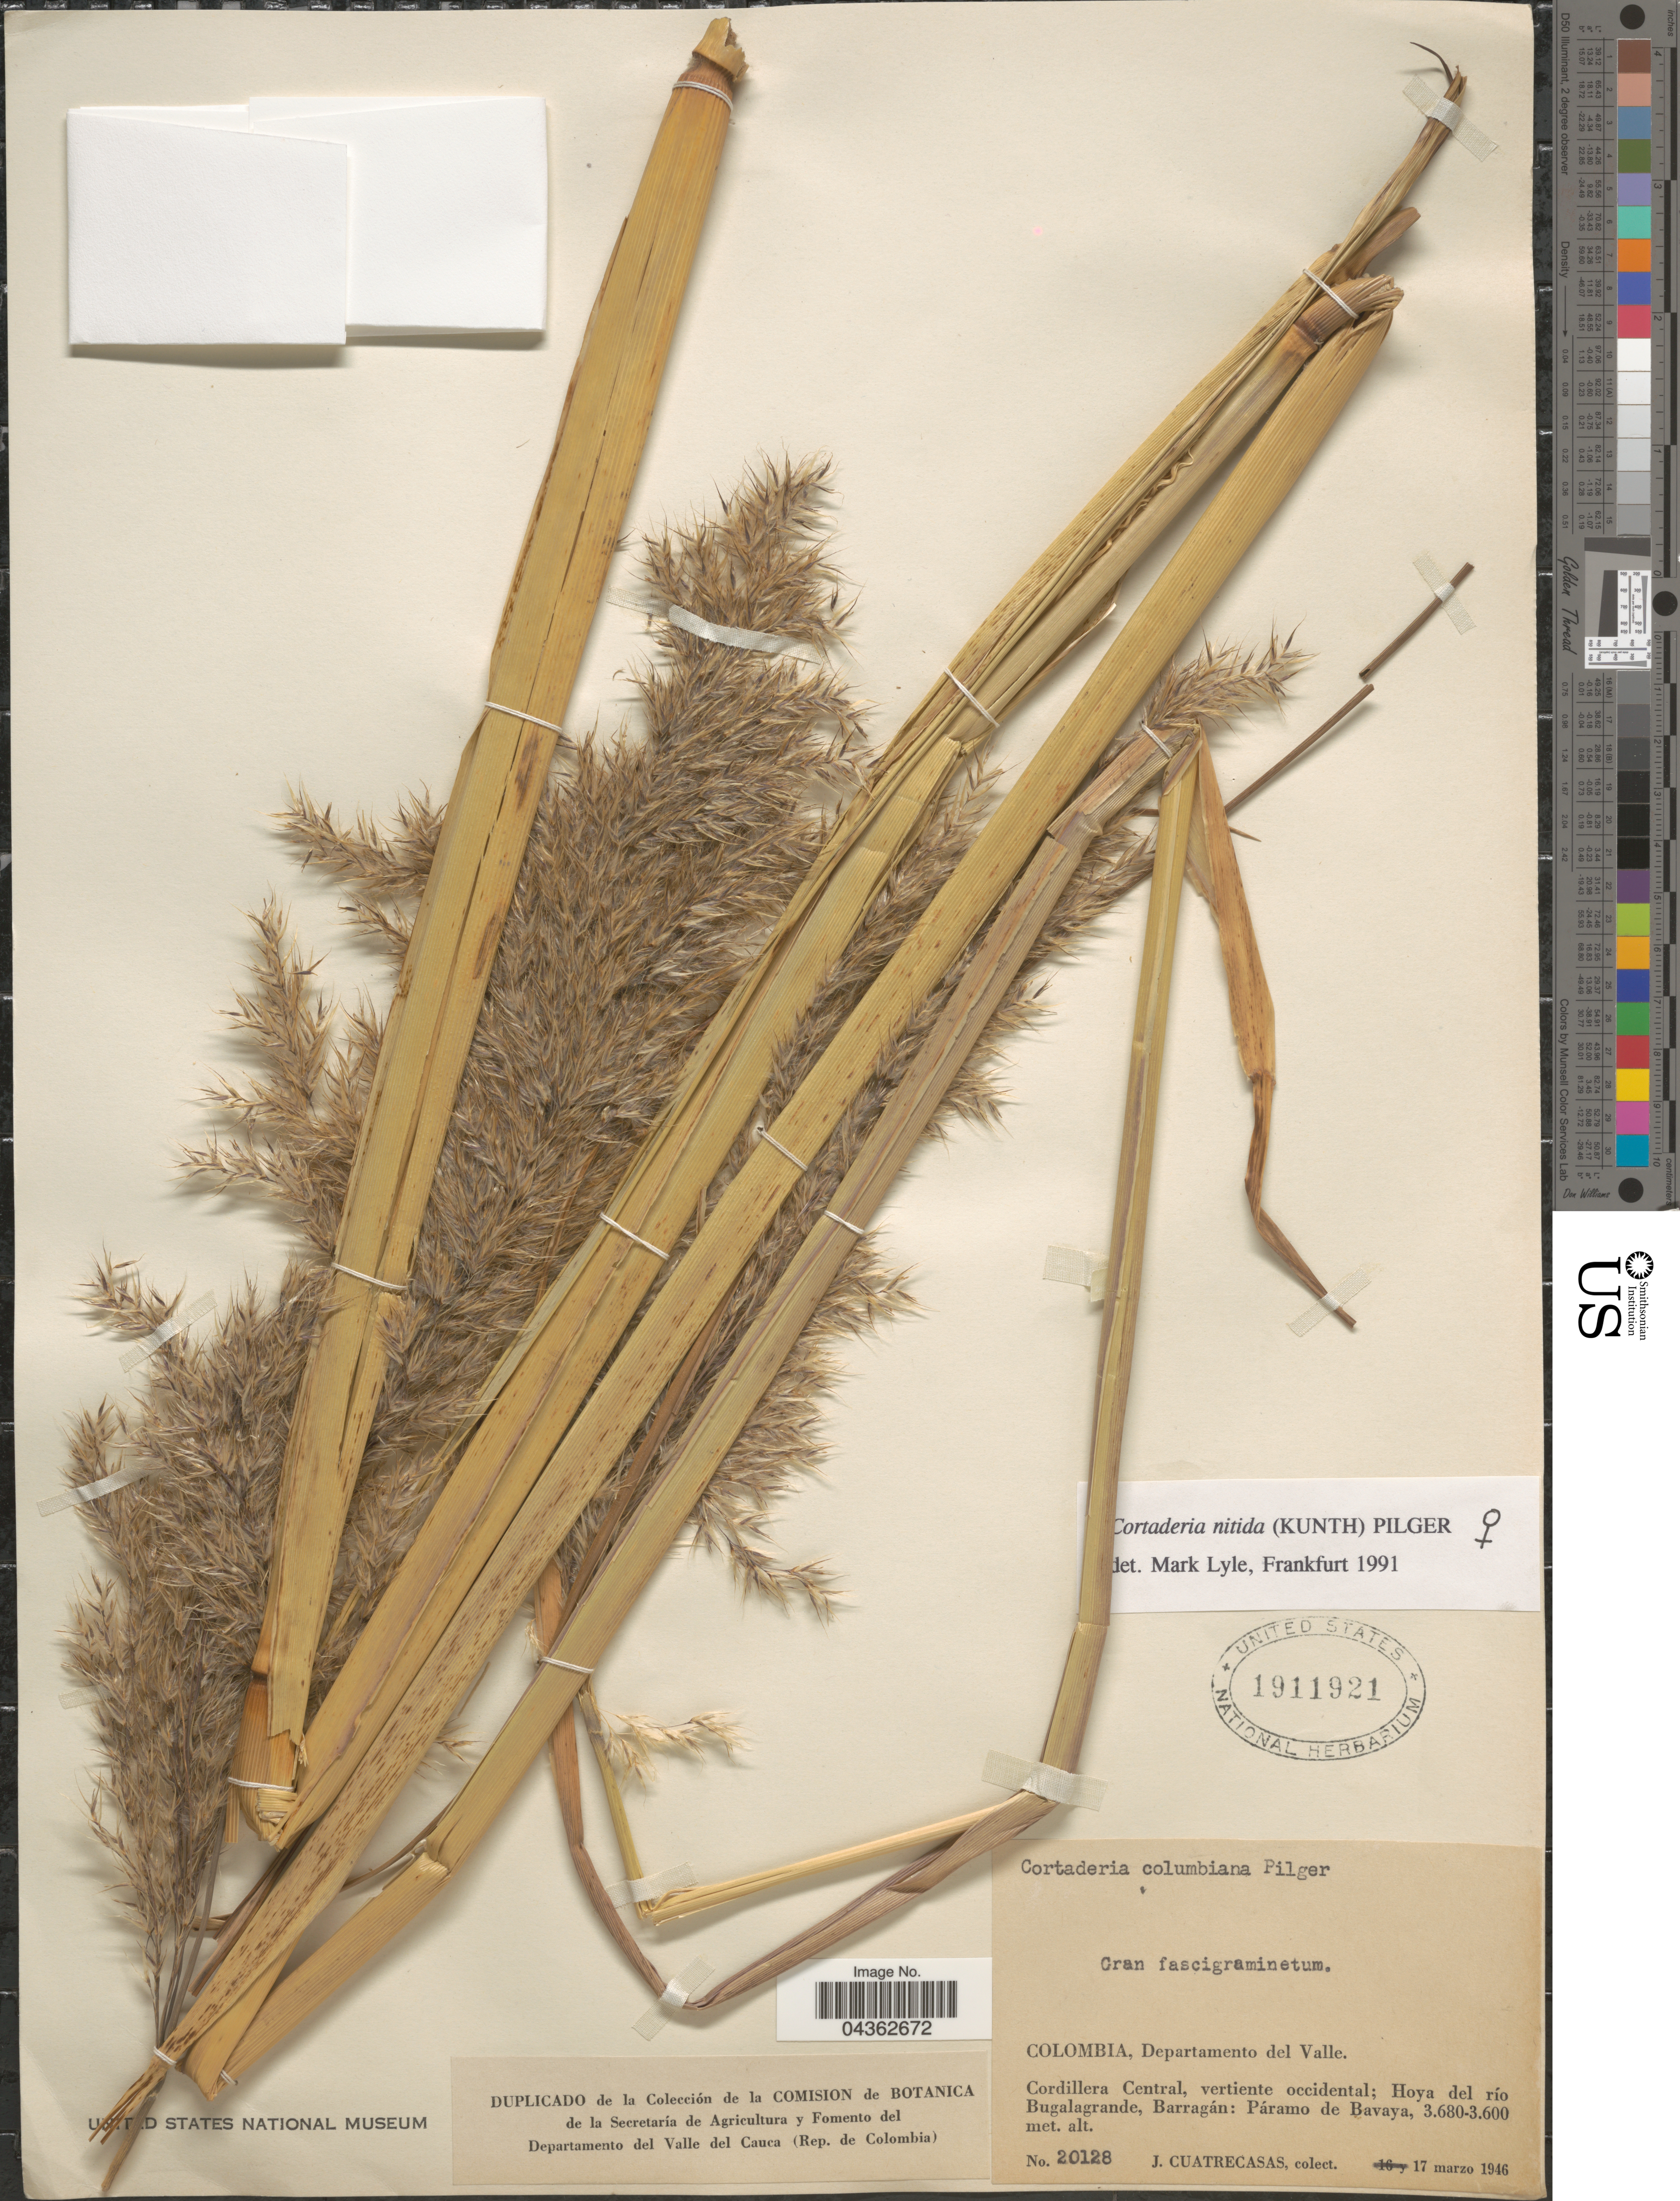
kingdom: Plantae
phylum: Tracheophyta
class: Liliopsida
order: Poales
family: Poaceae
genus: Cortaderia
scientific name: Cortaderia nitida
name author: (Kunth) Pilg.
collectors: J. Cuatrecasas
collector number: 20128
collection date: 1946-03-17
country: Colombia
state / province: Valle del Cauca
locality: Departamento del Valle. Cordillera Central, vertiente occidental; Hoya del río Bugalagrande, Barragán: Páramo de Bavaya.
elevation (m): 3600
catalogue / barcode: US 1911921